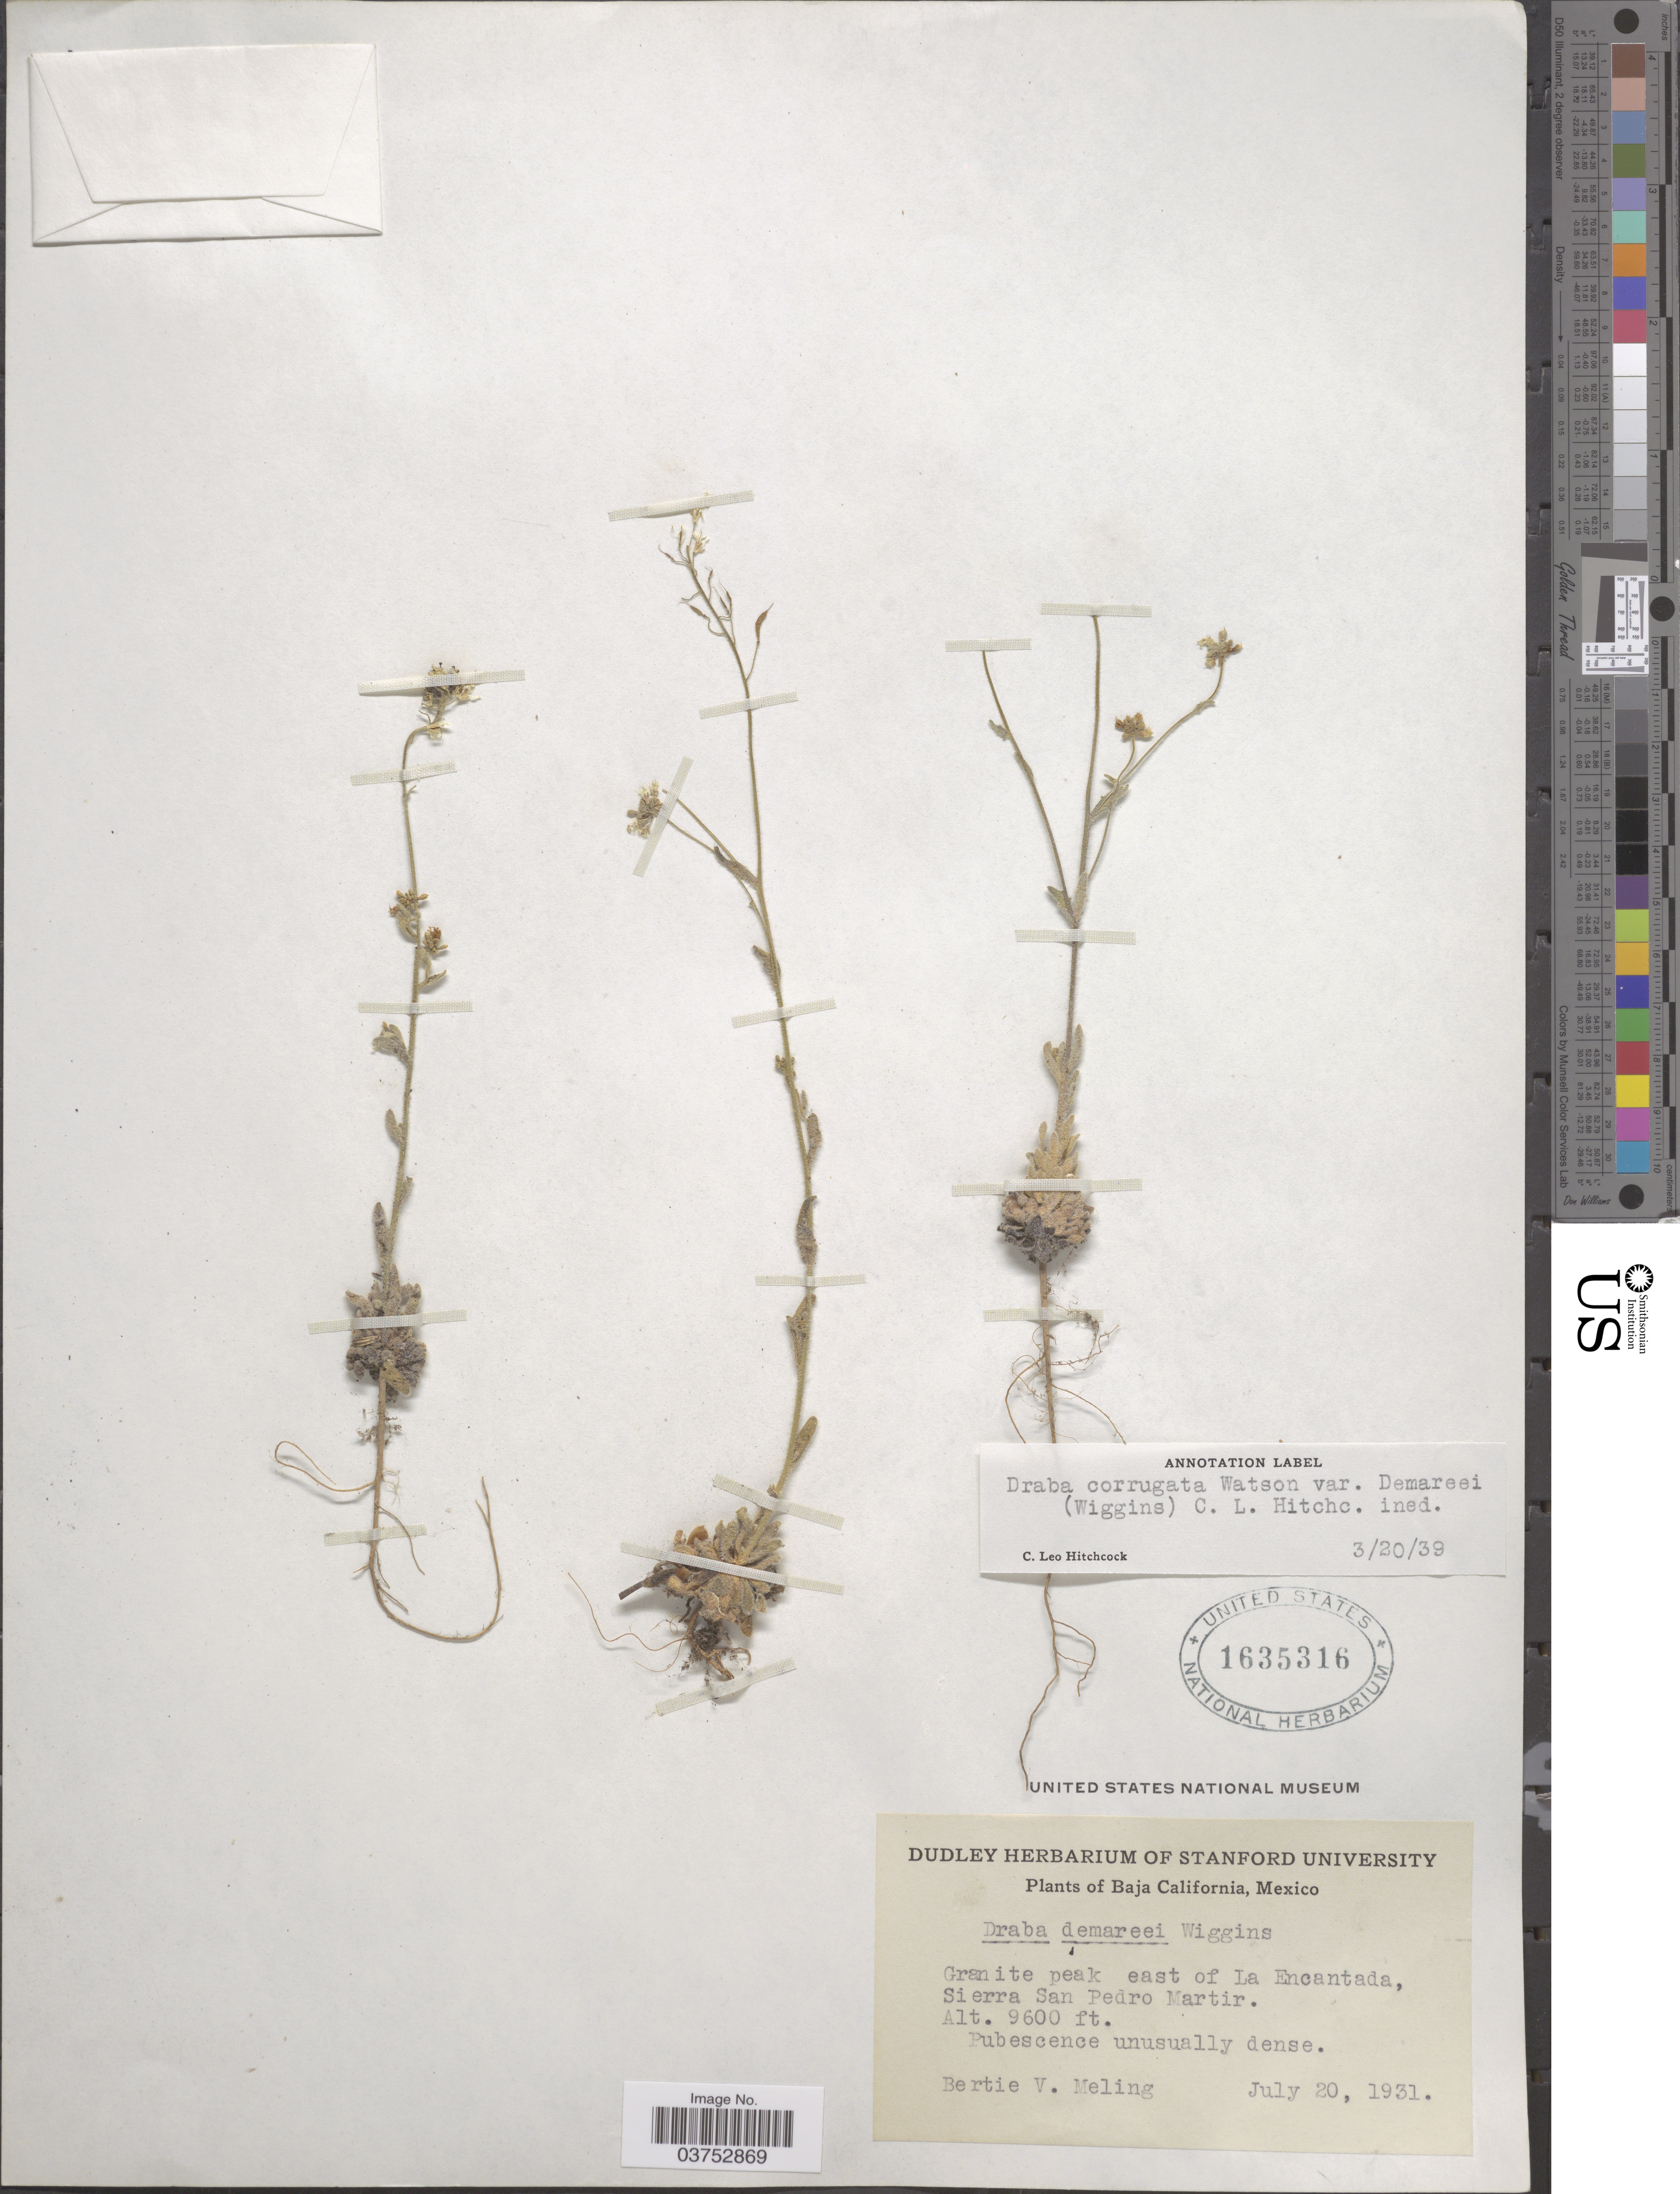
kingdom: Plantae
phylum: Tracheophyta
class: Magnoliopsida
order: Brassicales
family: Brassicaceae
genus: Draba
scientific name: Draba corrugata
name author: S. Watson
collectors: B. Meling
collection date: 1931-07-20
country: Mexico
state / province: Baja California Norte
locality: Granite peak east of La Encantada, Sierra San Pedro Martir.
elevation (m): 2926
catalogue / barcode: US 1635316